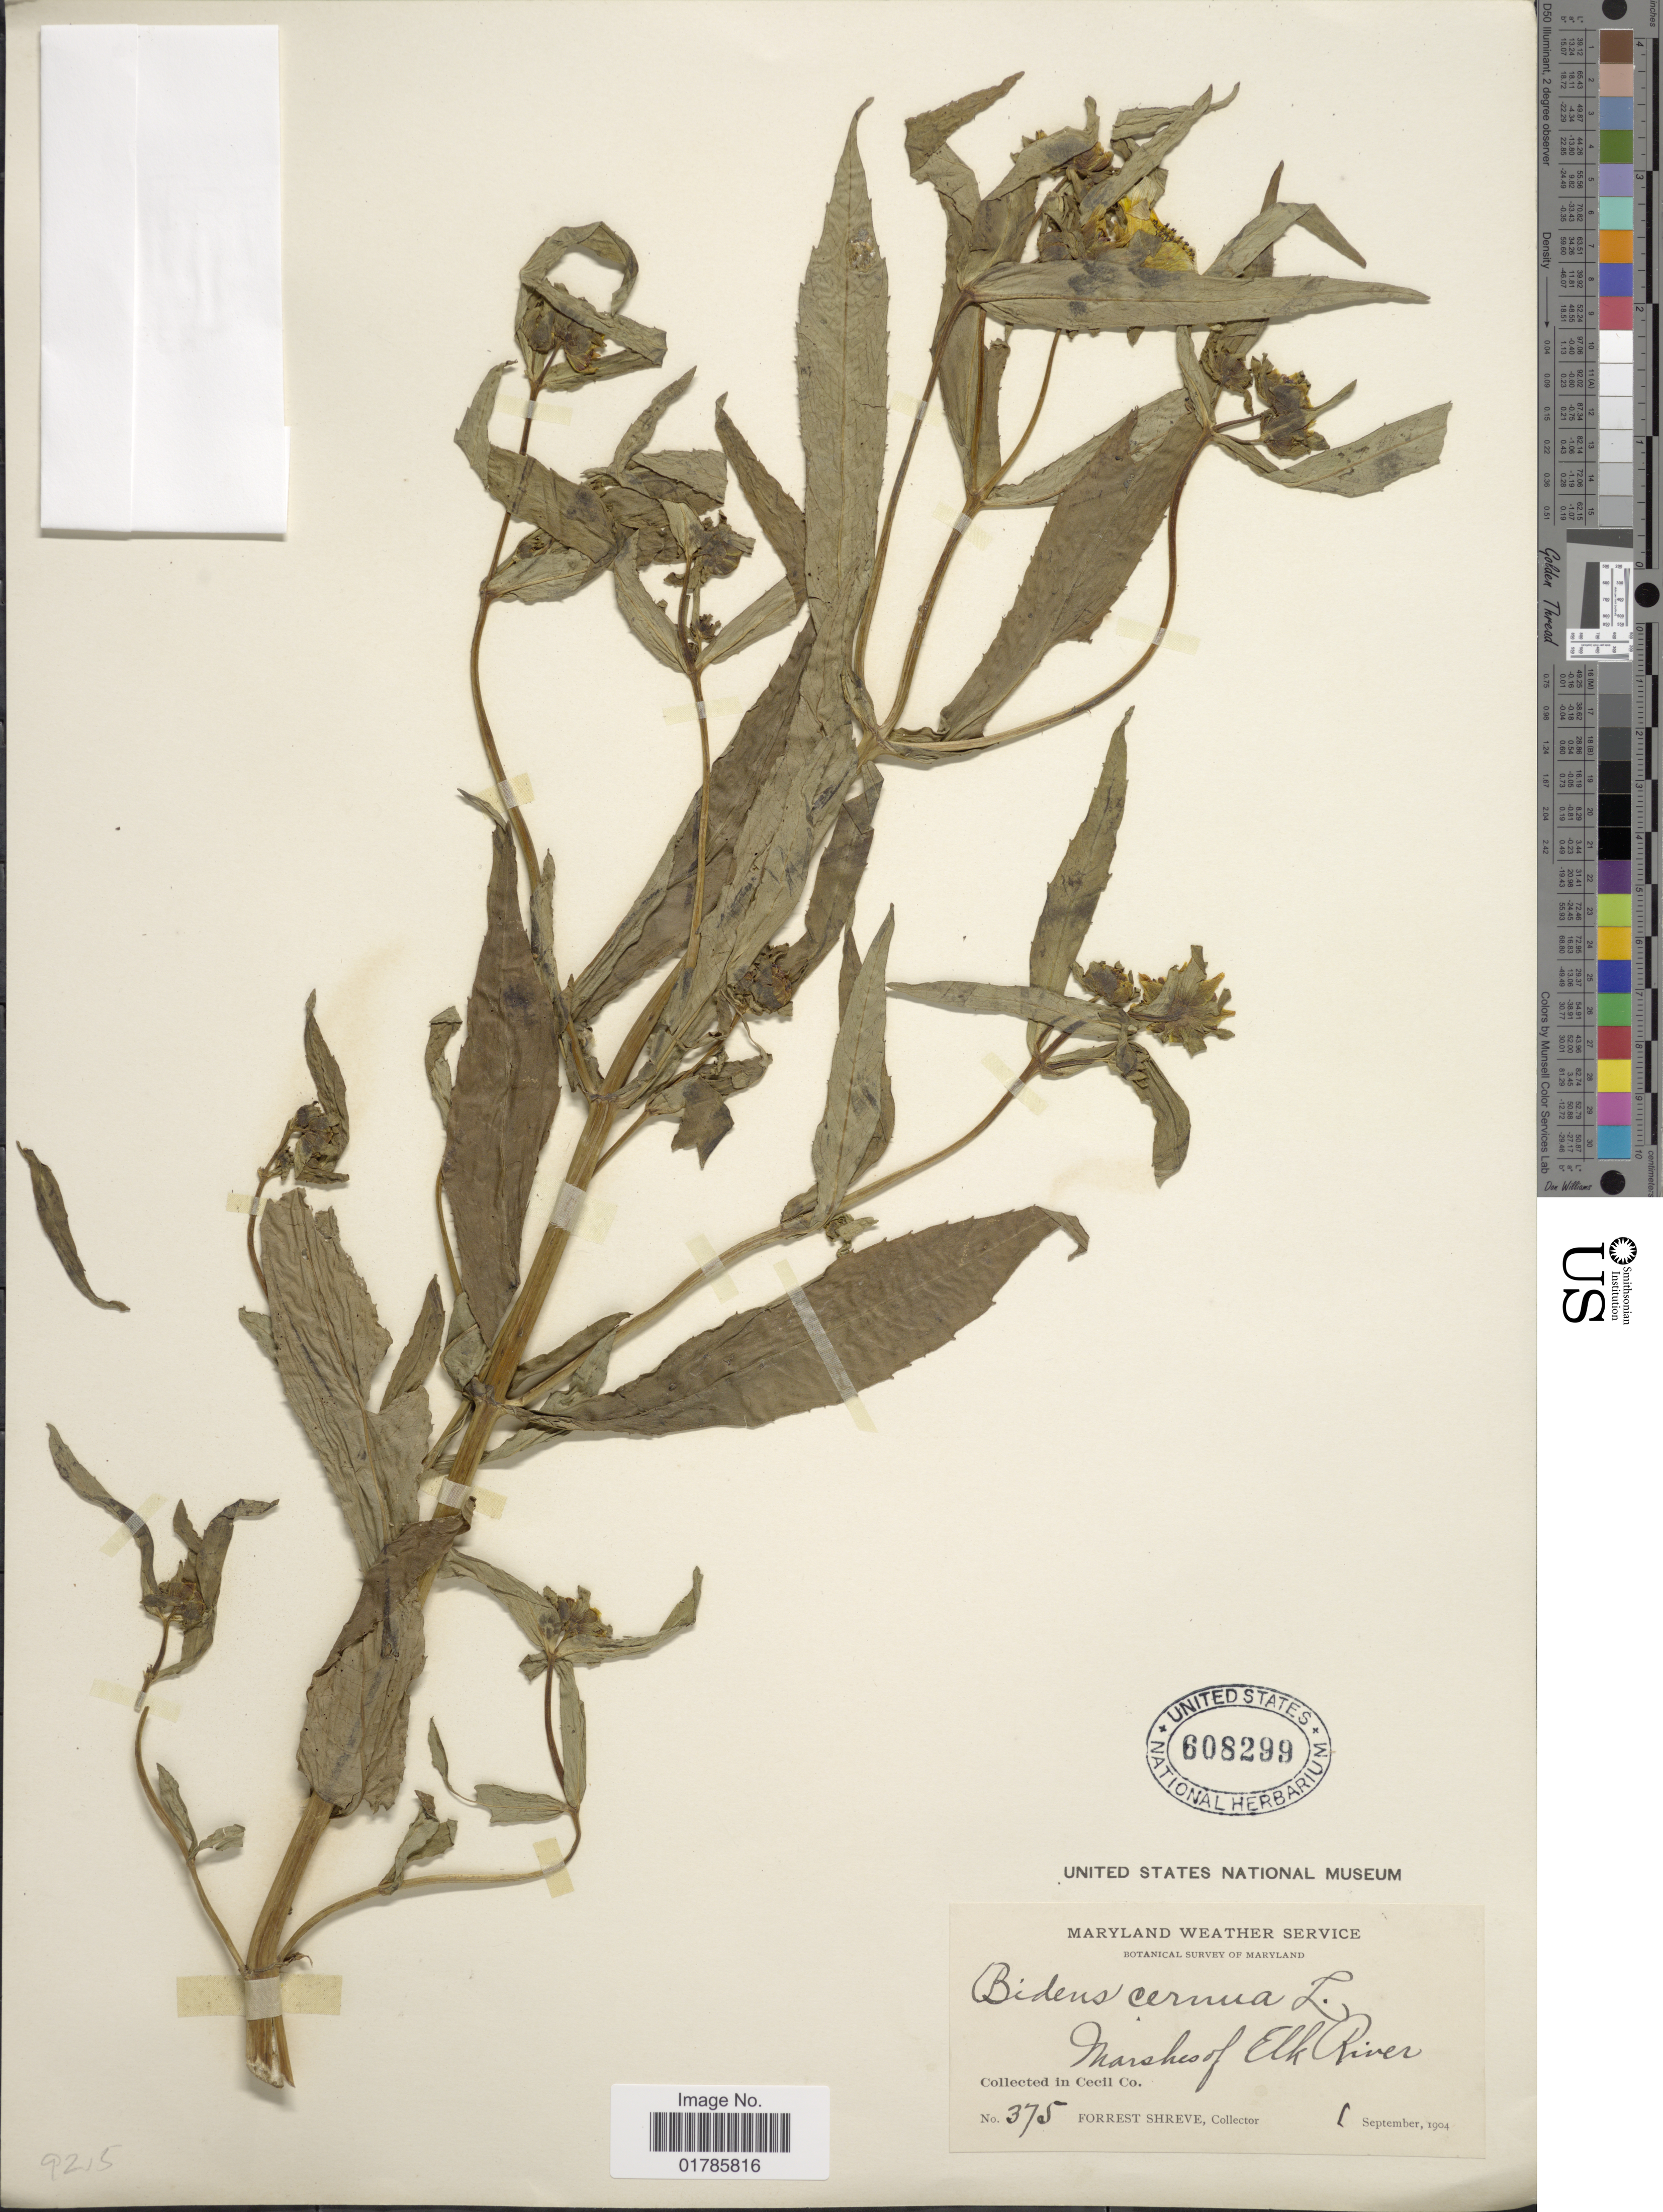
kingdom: Plantae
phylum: Tracheophyta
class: Magnoliopsida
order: Asterales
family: Asteraceae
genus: Bidens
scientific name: Bidens cernua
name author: L.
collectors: F. Shreve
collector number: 375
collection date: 1904-09-01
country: United States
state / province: Maryland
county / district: Cecil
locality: Marshes of Elk River, Cecil Co.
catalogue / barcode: US 608299